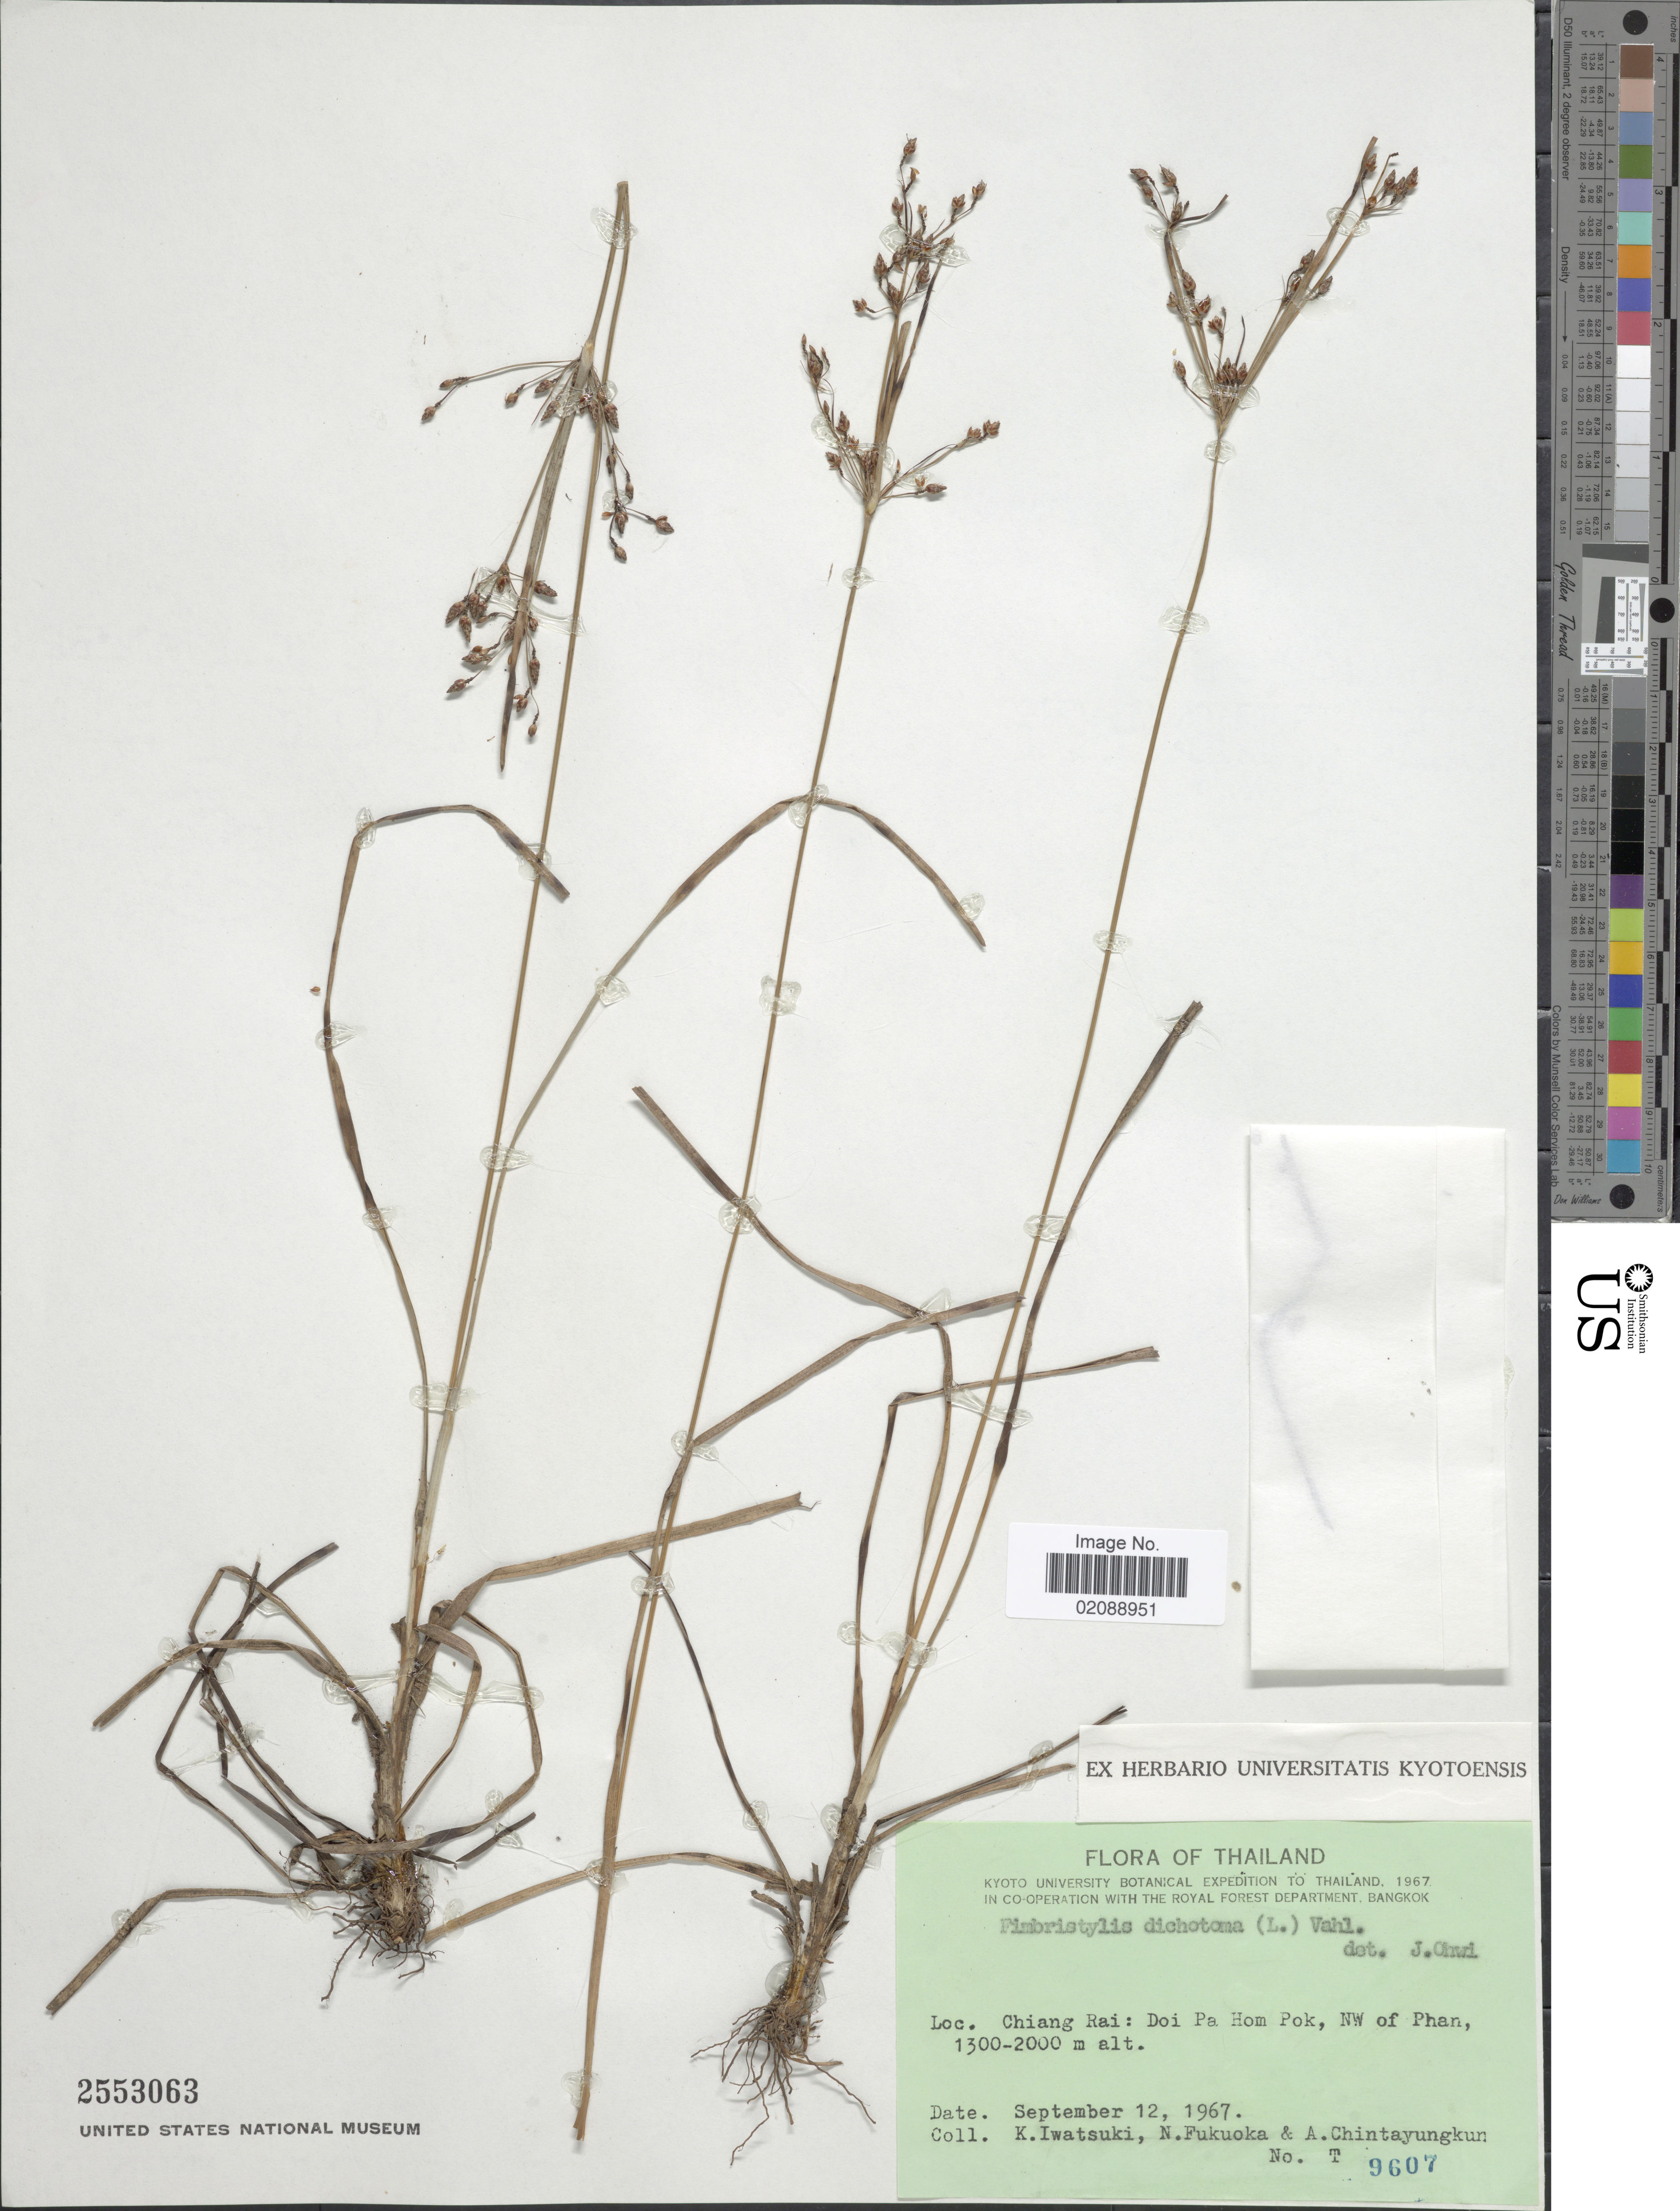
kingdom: Plantae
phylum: Tracheophyta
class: Liliopsida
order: Poales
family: Cyperaceae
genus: Fimbristylis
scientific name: Fimbristylis dichotoma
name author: (L.) Vahl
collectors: K. Iwatsuki, N. Fukuoka & A. Chintayungkun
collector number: T 9607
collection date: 1967-09-12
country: Thailand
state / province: Chiang Rai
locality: Doi Pa Hom Pok, NW of Phan.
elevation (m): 1300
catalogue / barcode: US 2553063